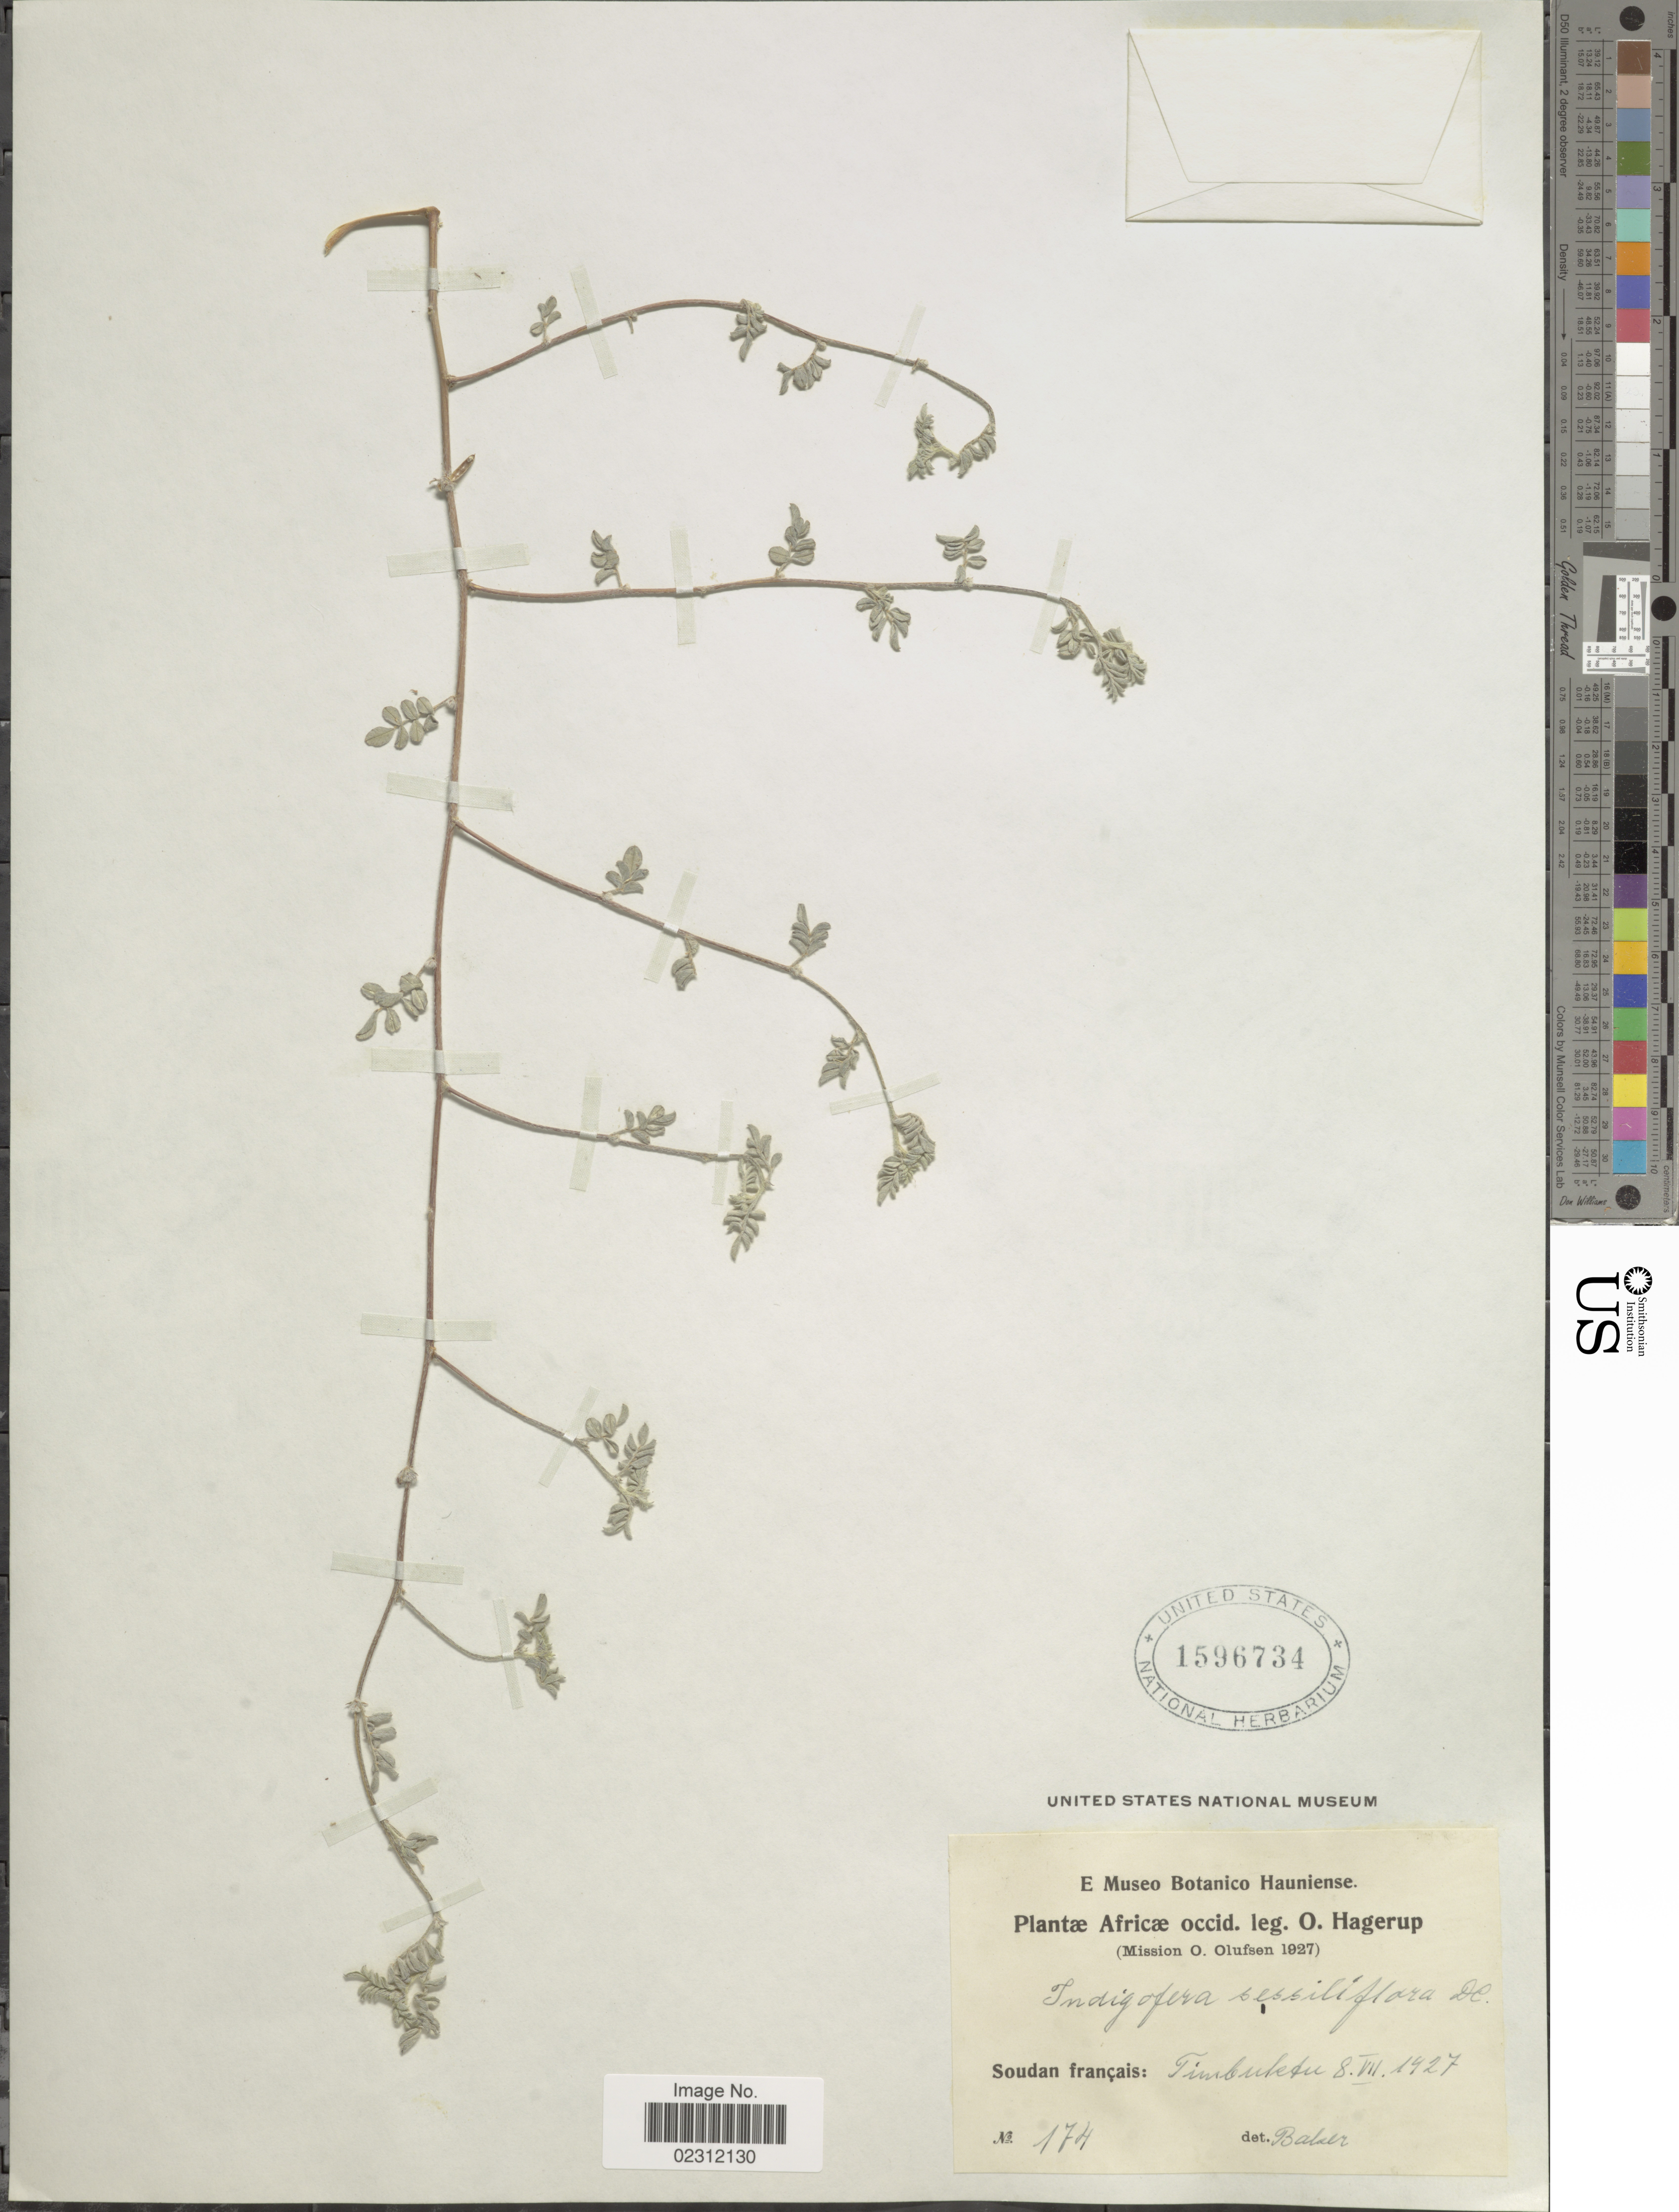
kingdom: Plantae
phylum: Tracheophyta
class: Magnoliopsida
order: Fabales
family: Fabaceae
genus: Indigofera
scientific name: Indigofera sessiliflora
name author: DC.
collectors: O. Hagerup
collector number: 174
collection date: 1927-07-08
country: Mali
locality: Africae occid., Soudan francais, Timbuktu.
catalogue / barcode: US 1596734